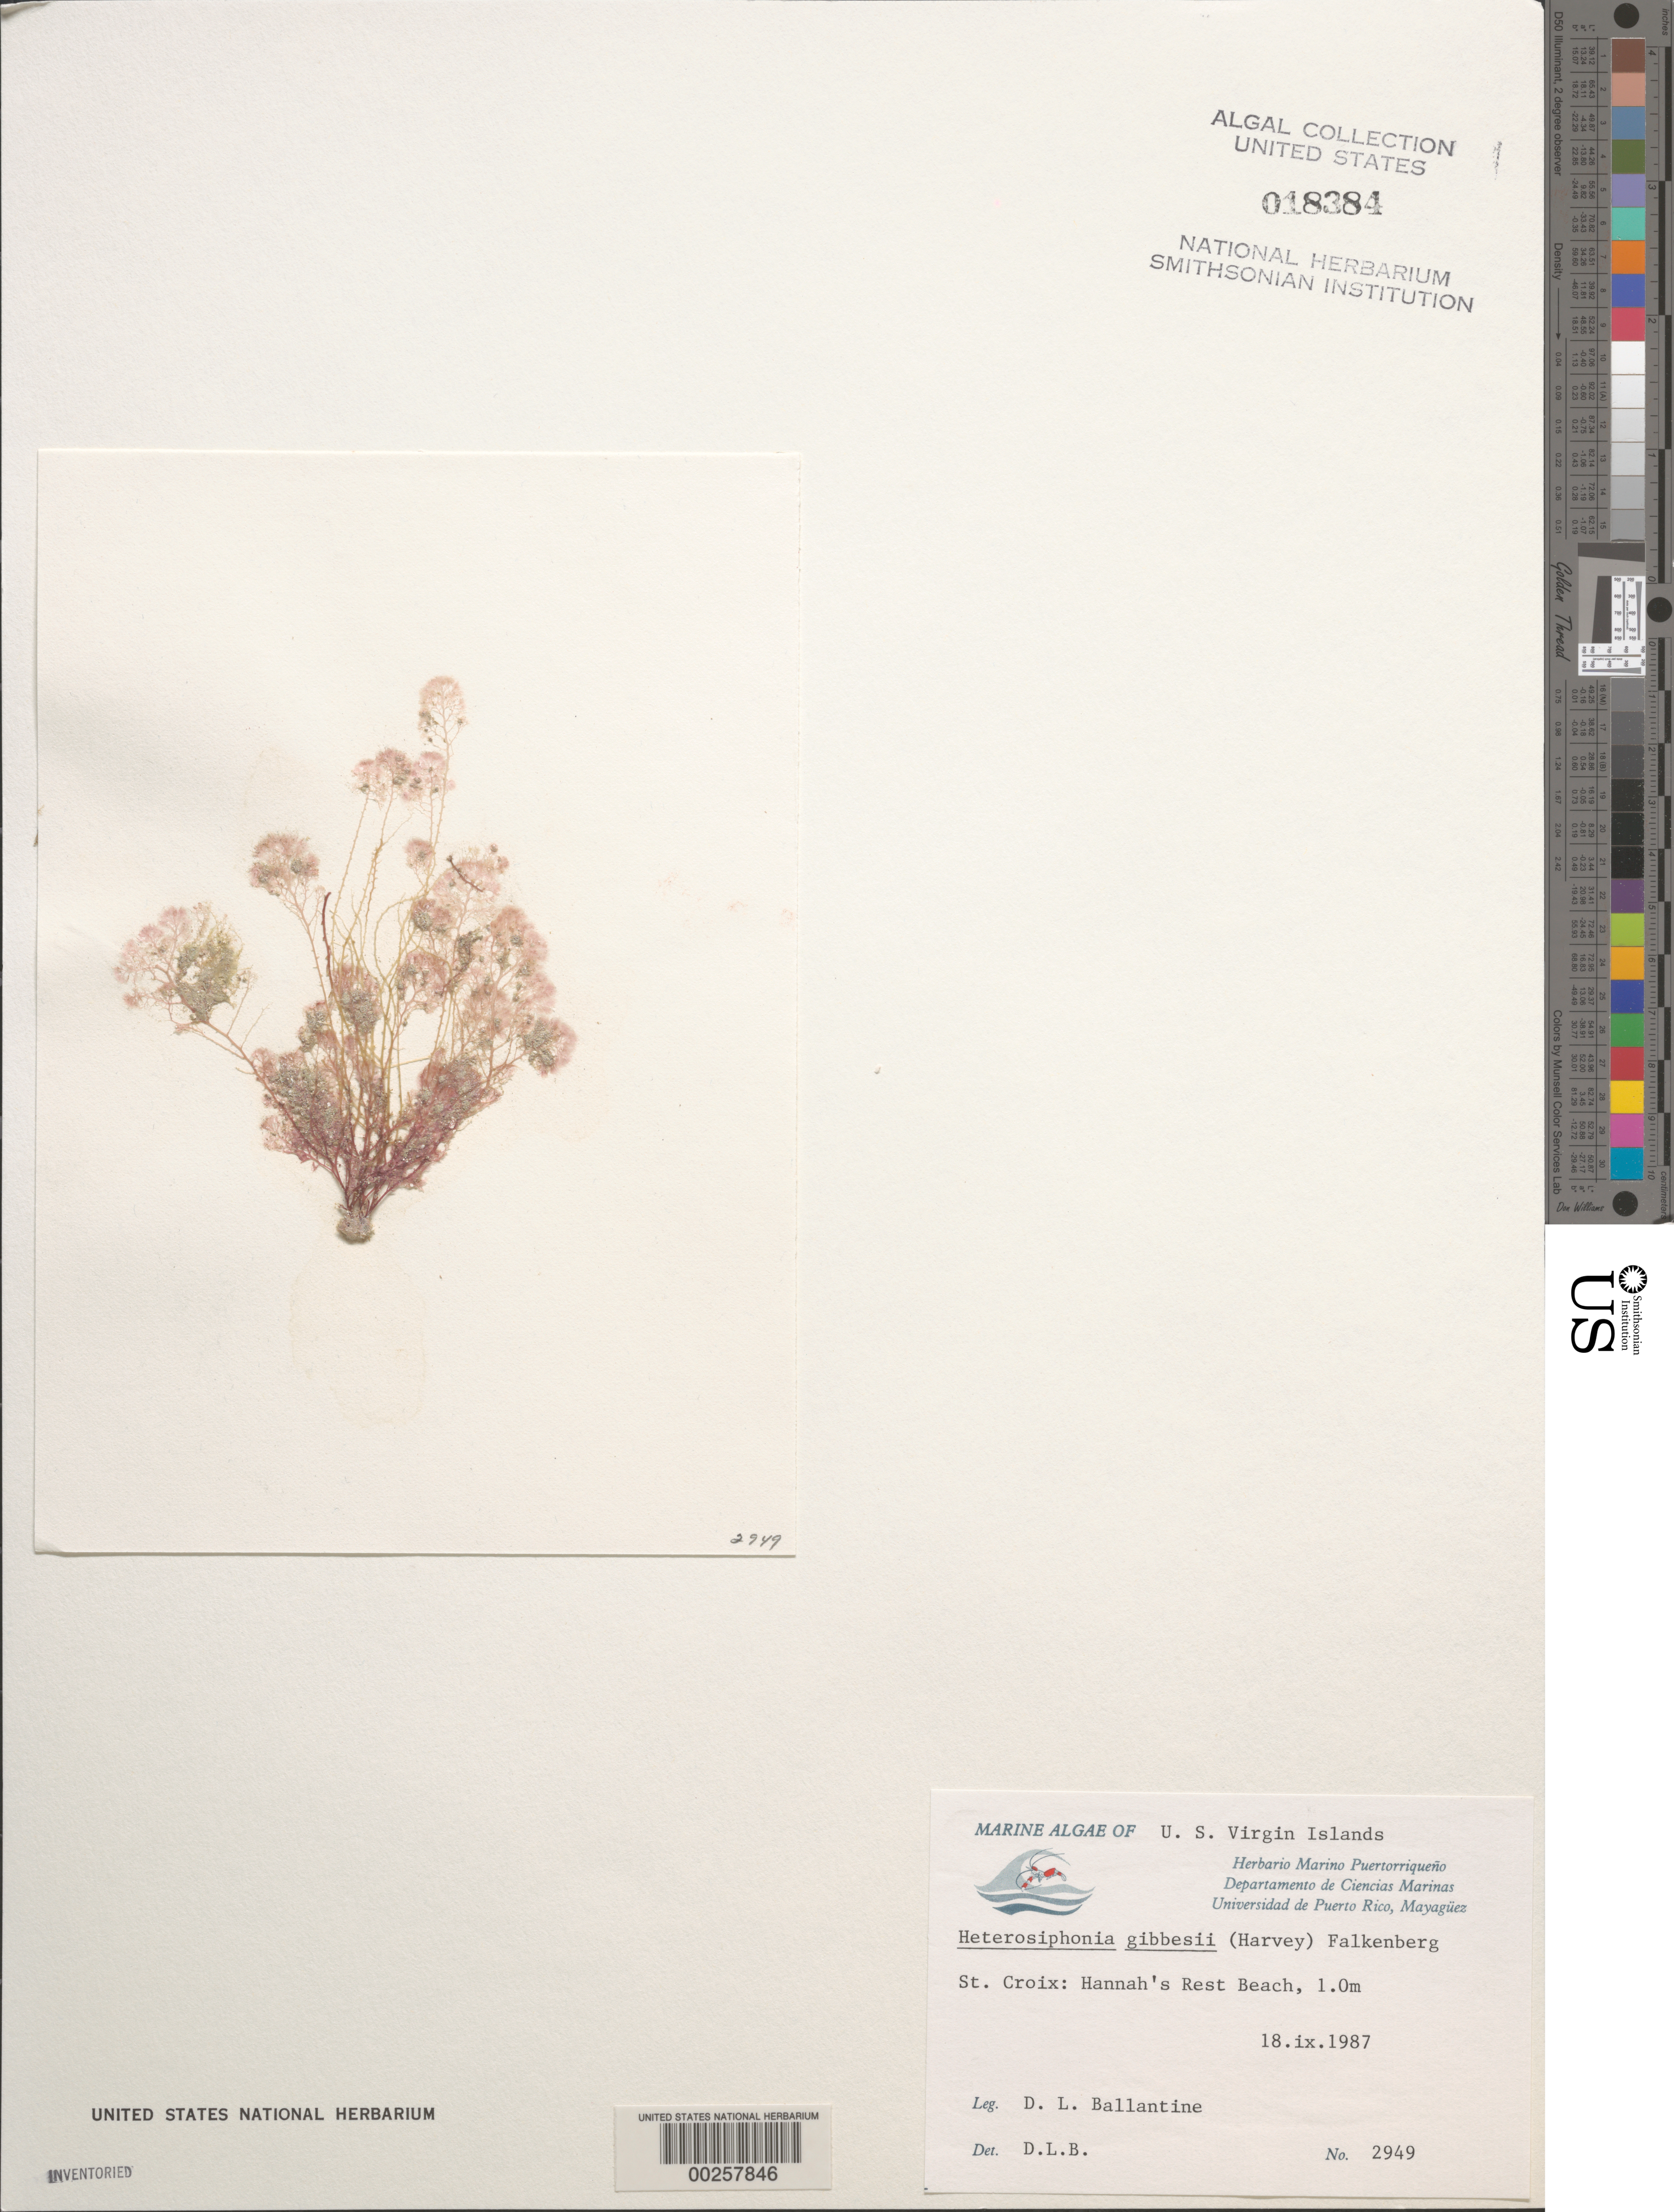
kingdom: Plantae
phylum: Rhodophyta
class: Florideophyceae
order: Ceramiales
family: Dasyaceae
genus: Heterosiphonia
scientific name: Heterosiphonia gibbesii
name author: (Harv.)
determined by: Ballantine, D. L.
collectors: D.L. Ballantine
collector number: DLB 2949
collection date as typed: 18 Sep 1987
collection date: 1987-09-18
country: U.S. Virgin Islands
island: St. Croix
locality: Hannah's Rest Bbeach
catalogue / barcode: US 18384